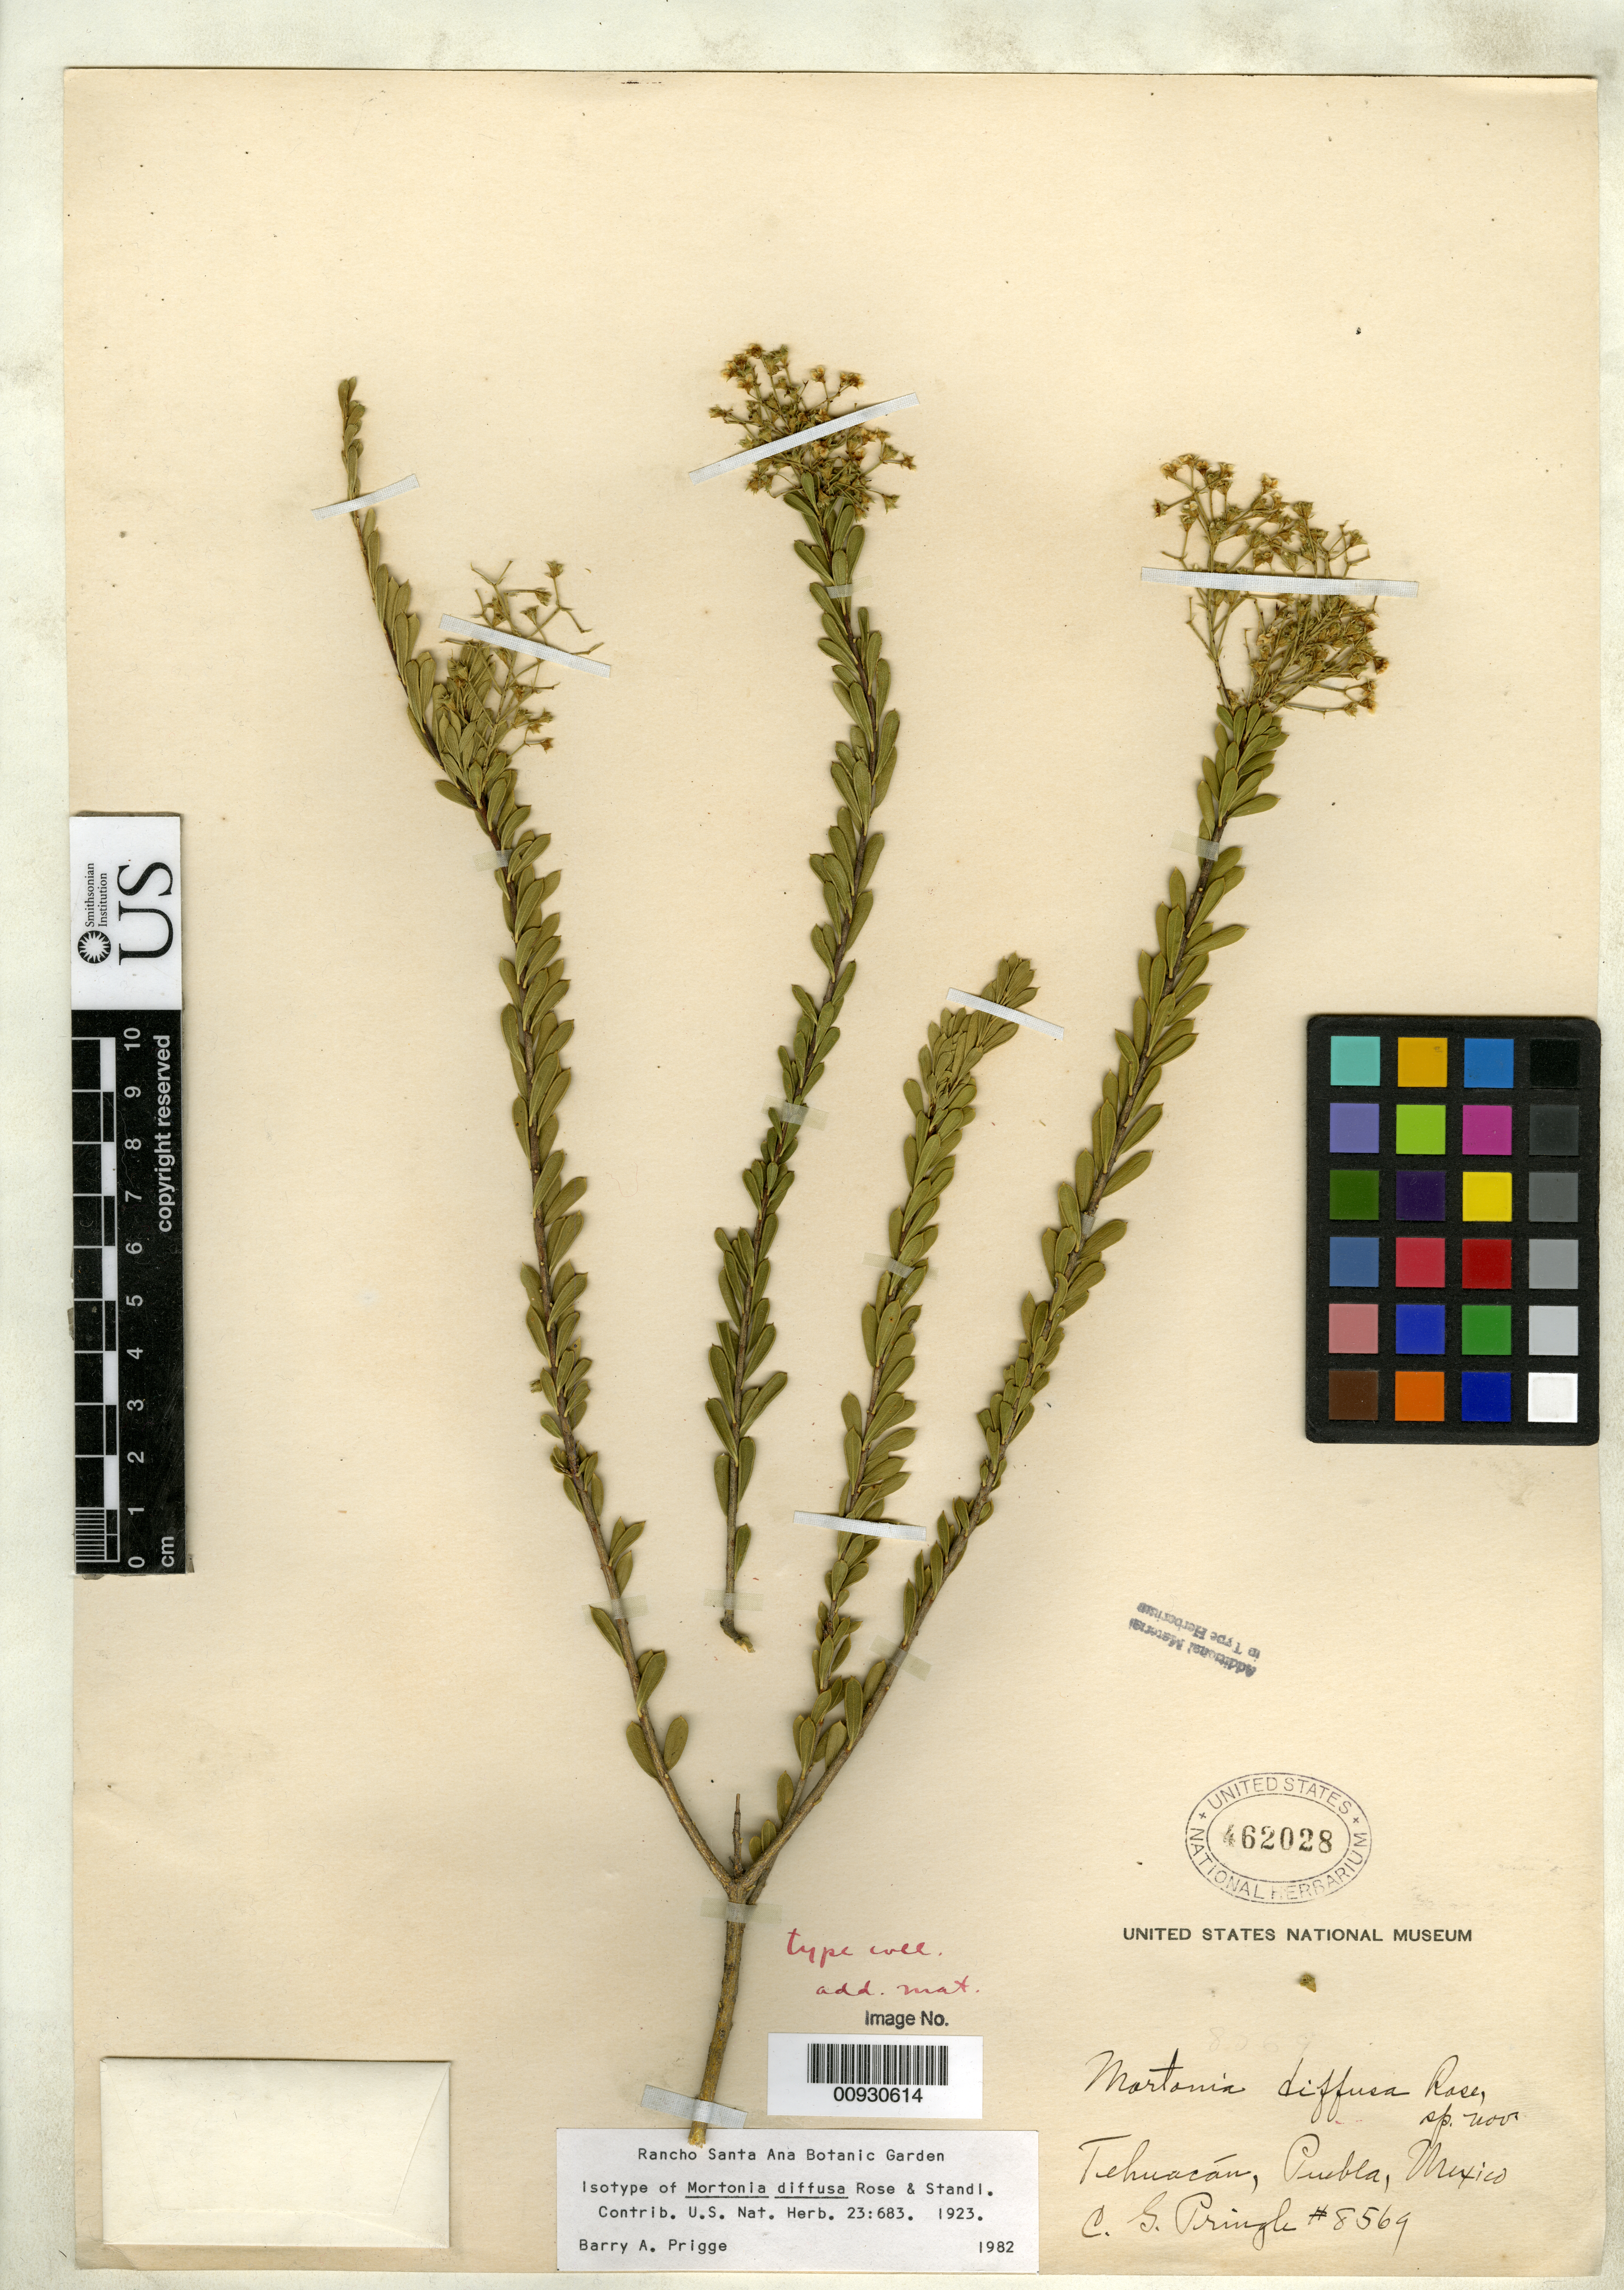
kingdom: Plantae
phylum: Tracheophyta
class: Magnoliopsida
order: Celastrales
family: Celastraceae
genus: Mortonia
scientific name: Mortonia diffusa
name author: Rose & Standl.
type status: Isotype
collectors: C. G. Pringle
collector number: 8569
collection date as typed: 22 Aug 1901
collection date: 1901-08-22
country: Mexico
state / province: Puebla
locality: Tehuacan.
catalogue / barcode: US 462028